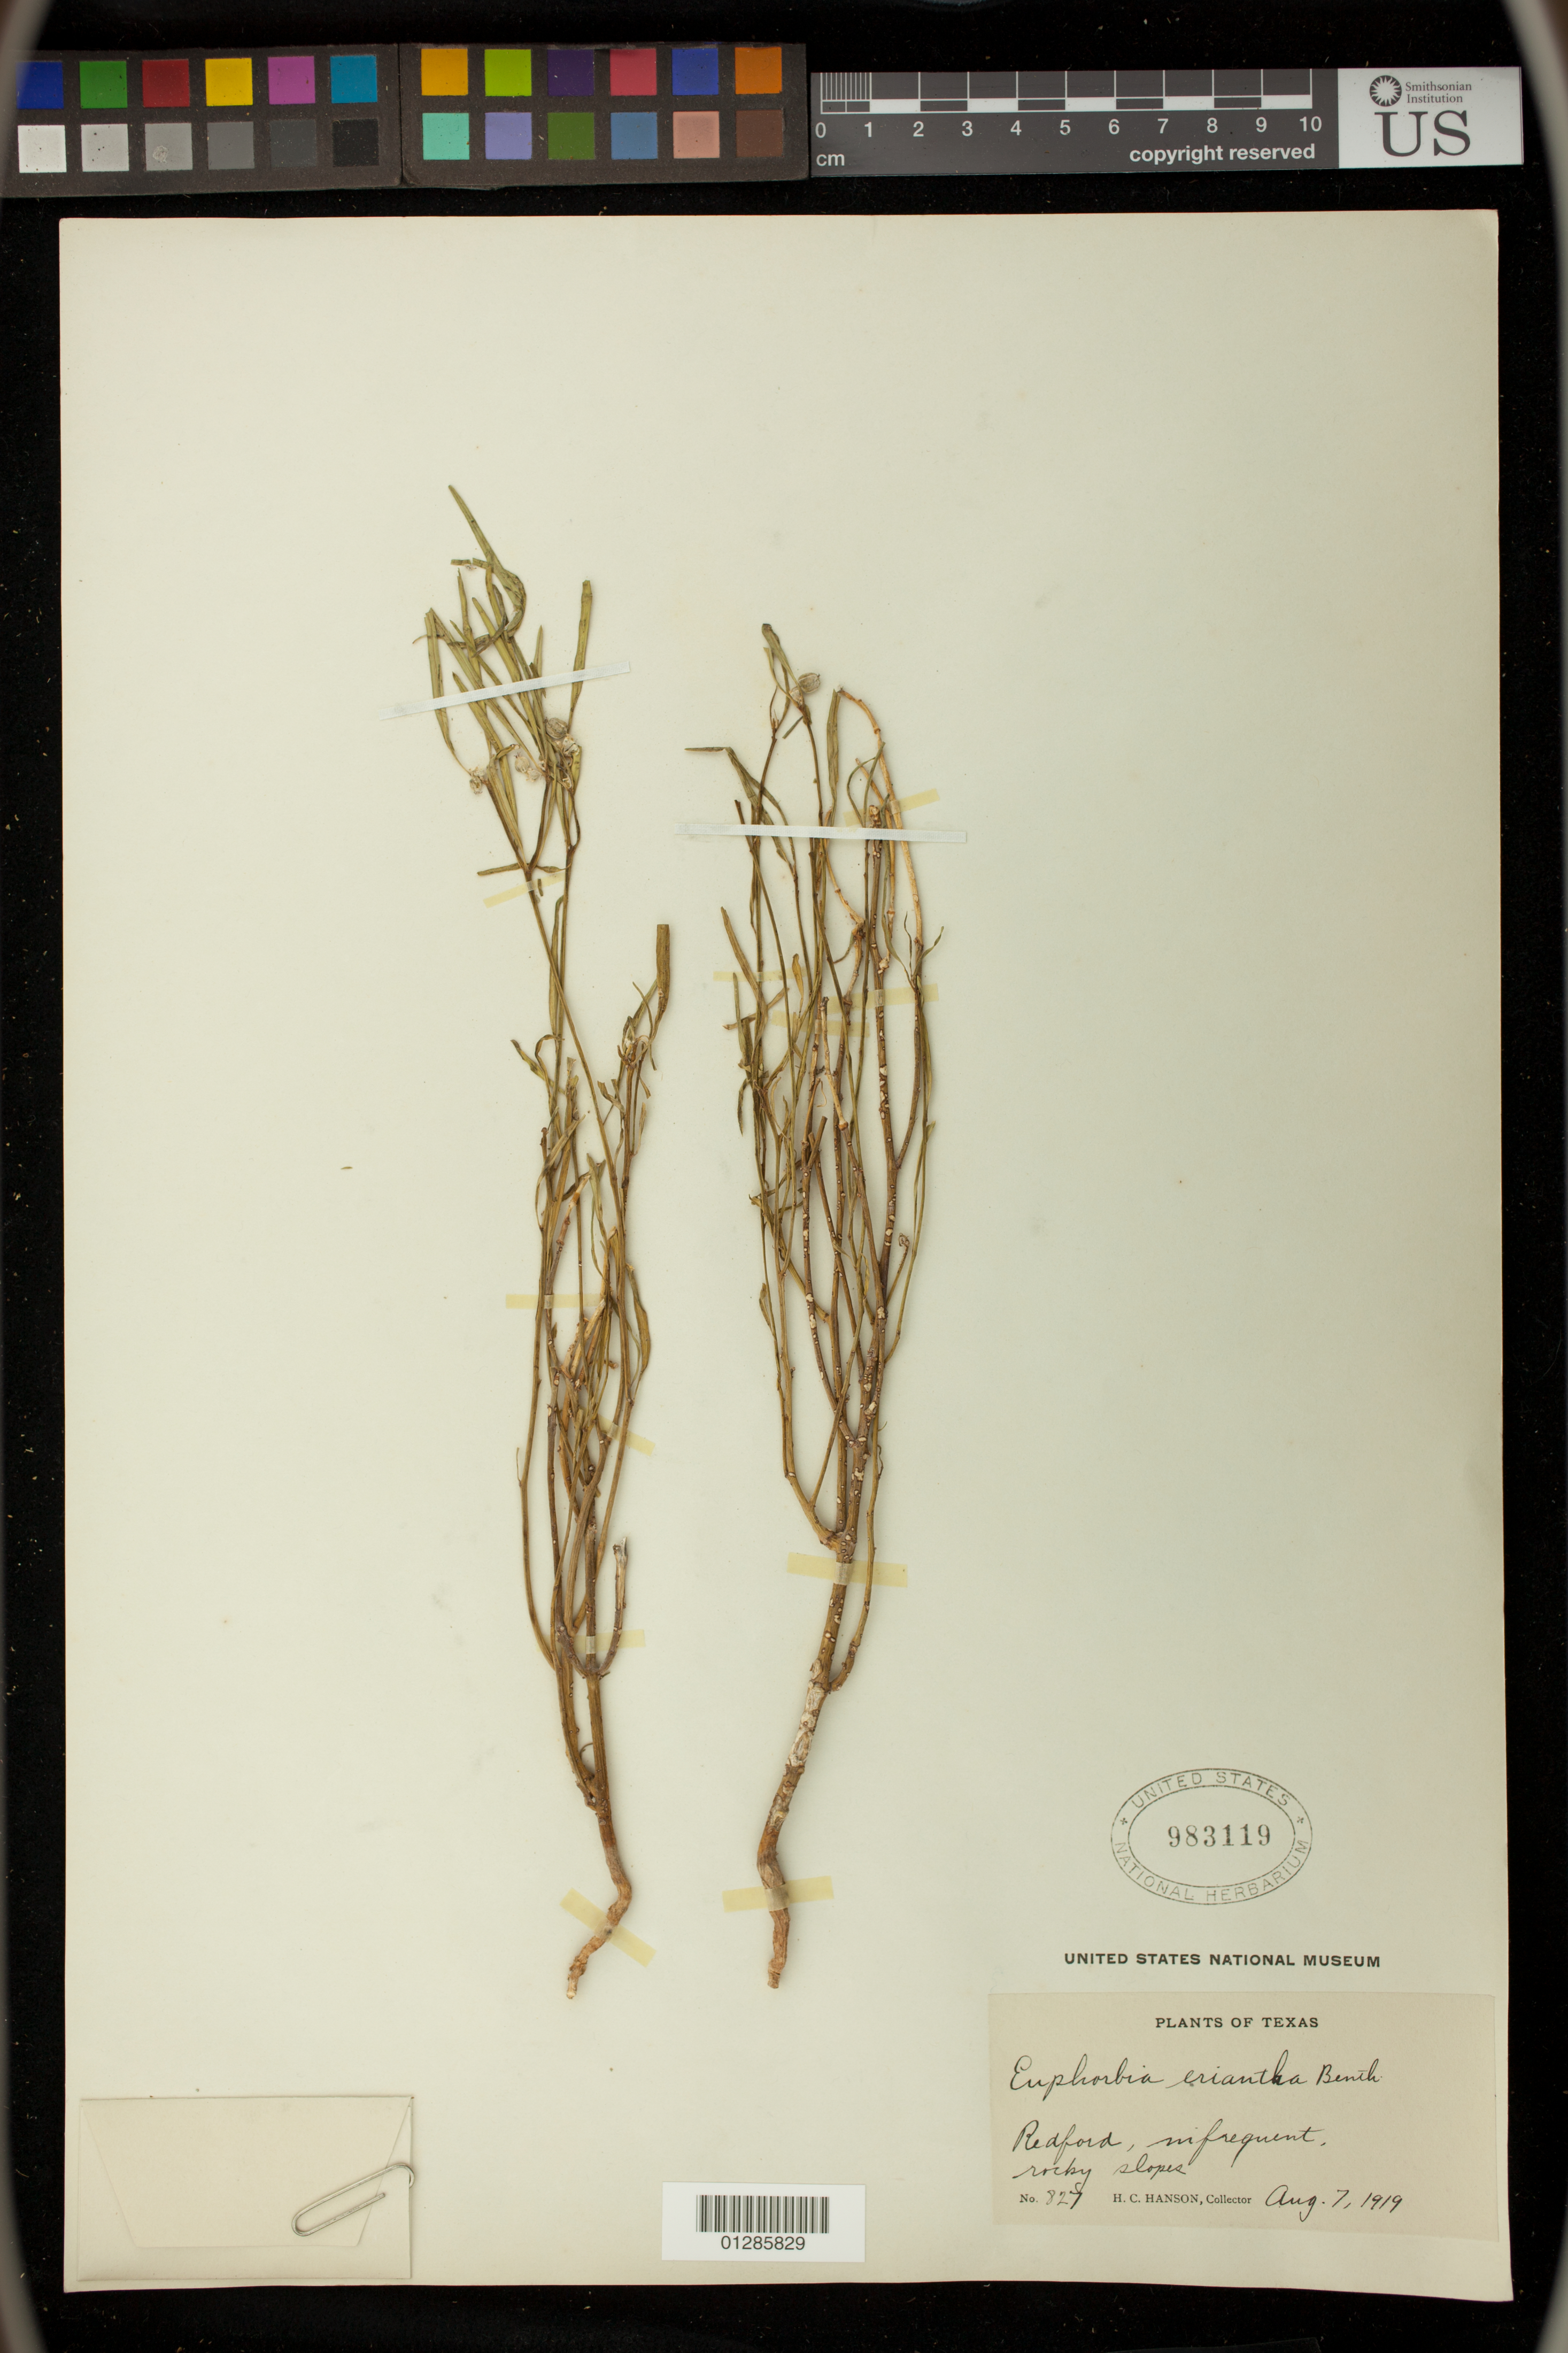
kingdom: Plantae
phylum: Tracheophyta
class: Magnoliopsida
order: Malpighiales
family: Euphorbiaceae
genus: Euphorbia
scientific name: Euphorbia eriantha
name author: Benth.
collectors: H. Hanson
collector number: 827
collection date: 1919-08-07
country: United States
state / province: Texas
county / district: Presidio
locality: Redford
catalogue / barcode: US 983119